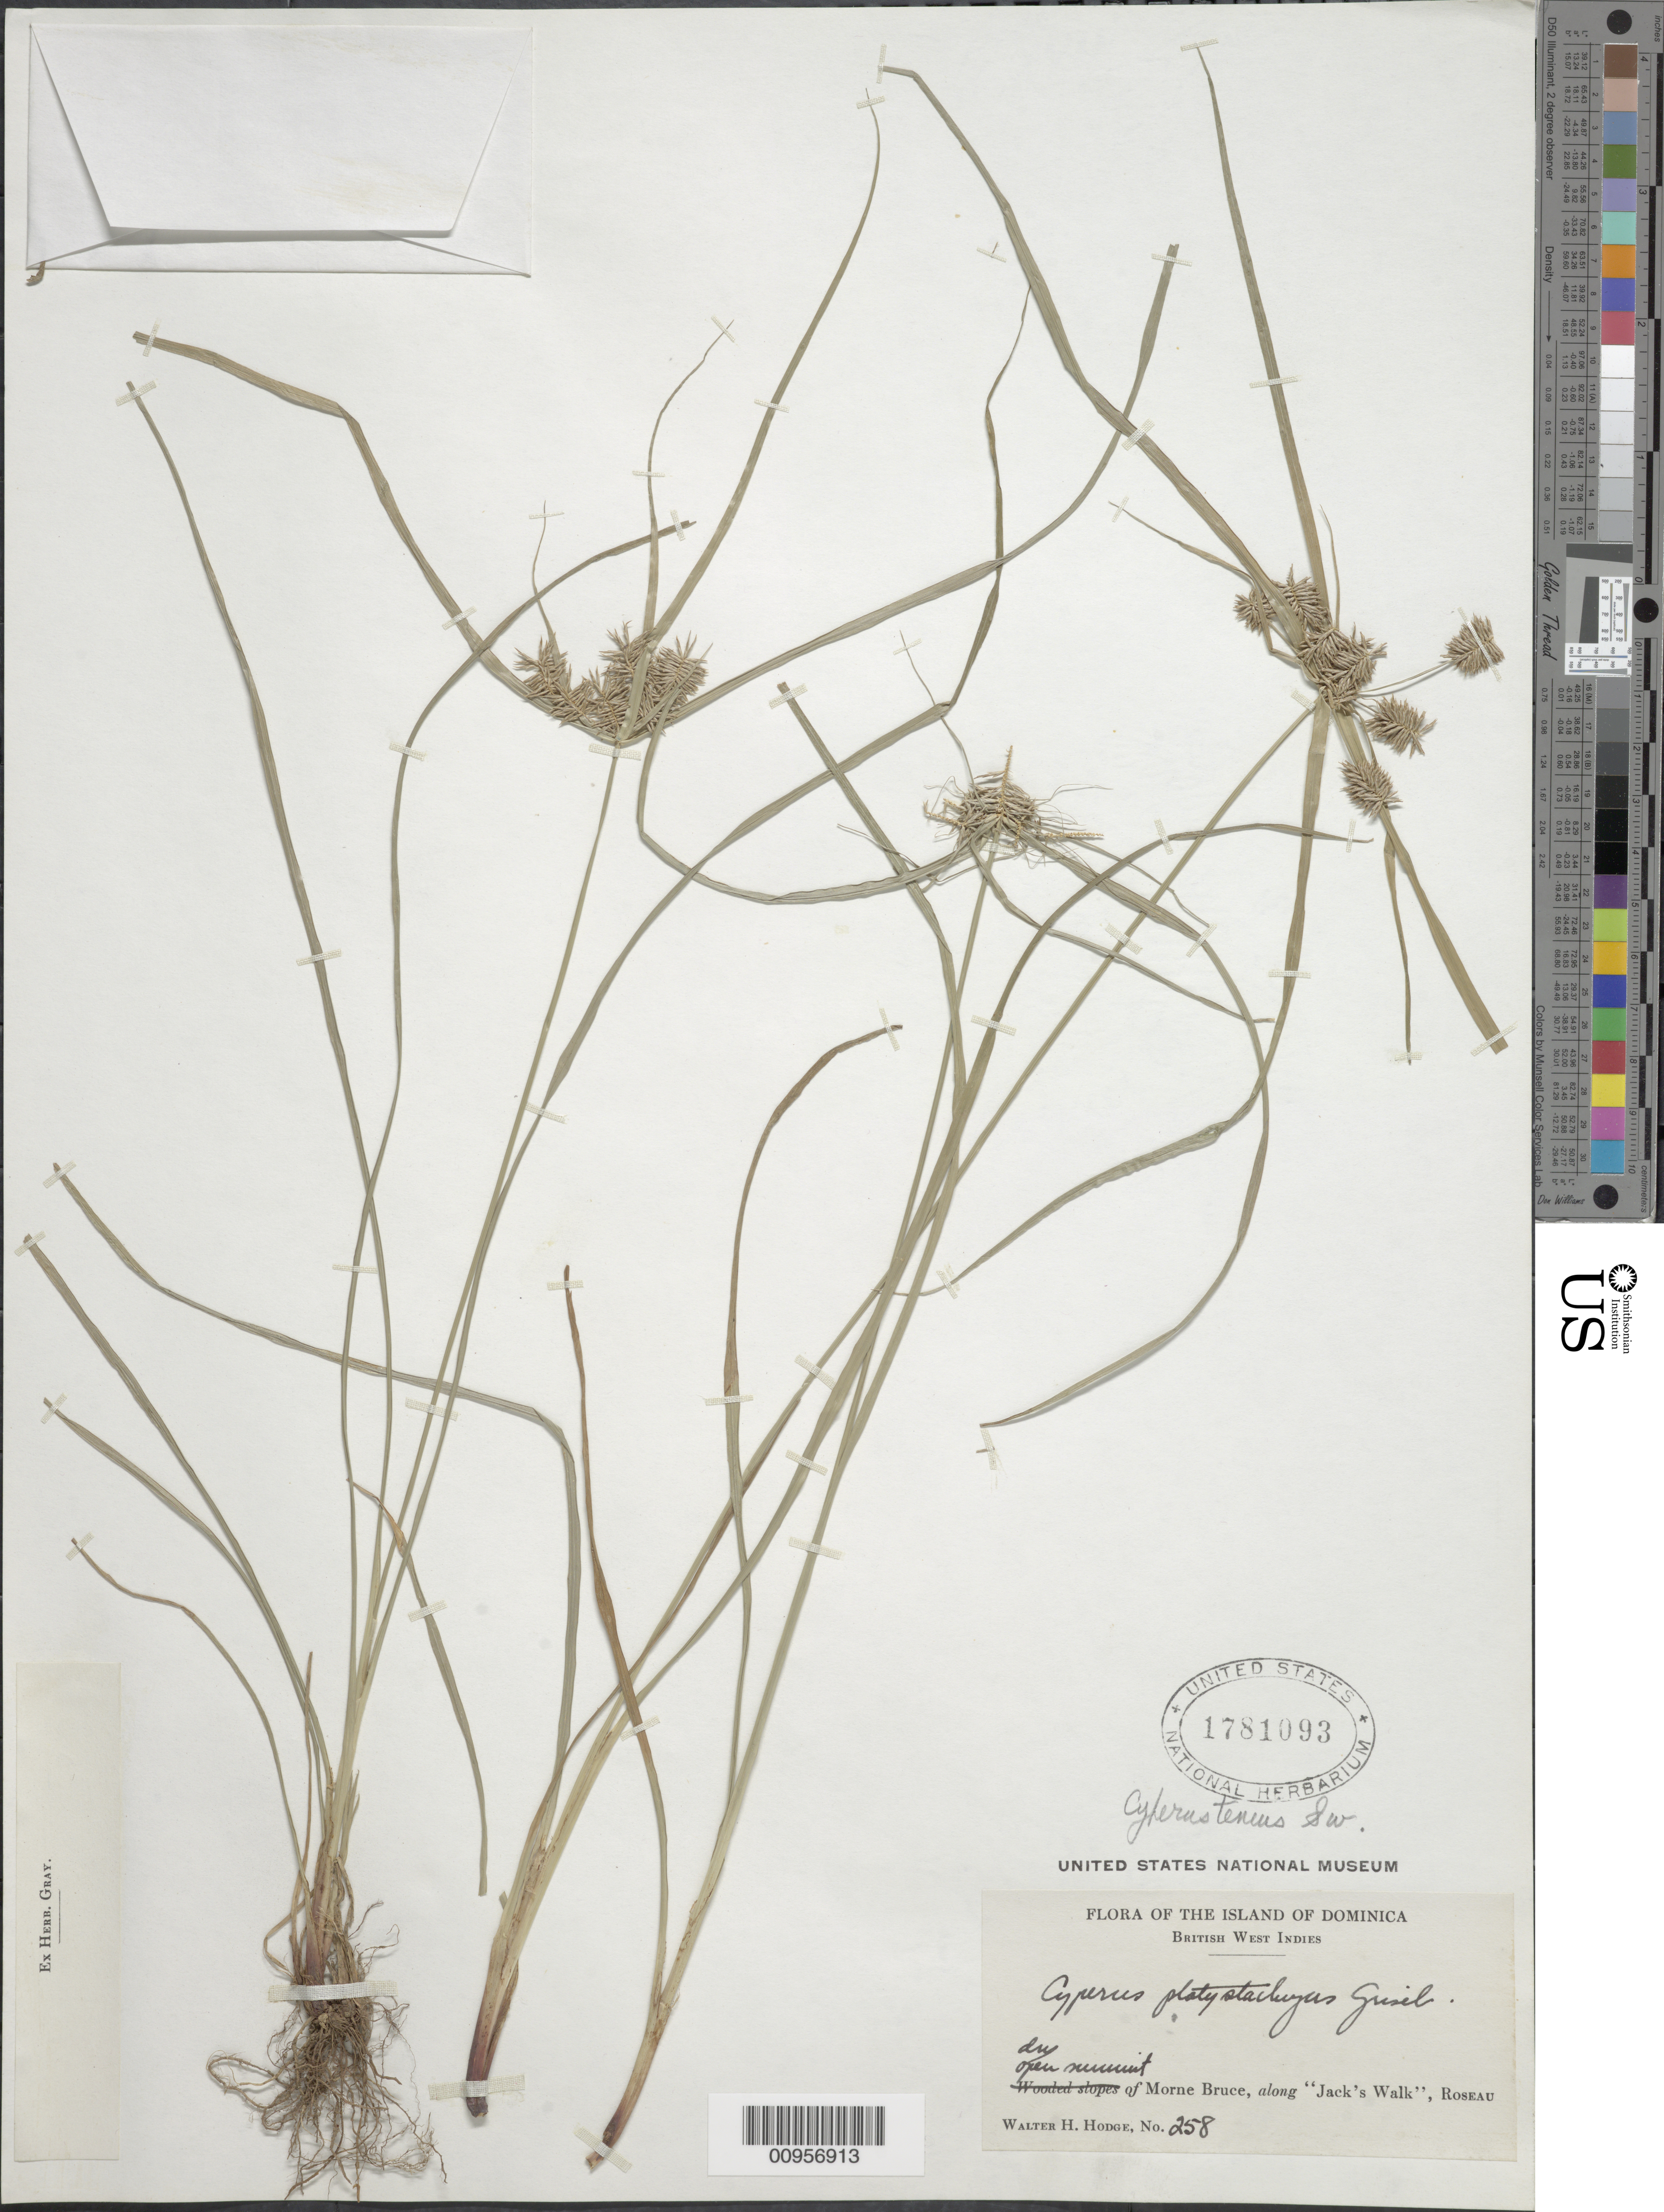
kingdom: Plantae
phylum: Tracheophyta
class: Liliopsida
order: Poales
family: Cyperaceae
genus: Cyperus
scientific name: Cyperus tenuis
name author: Sw.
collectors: W. Hodge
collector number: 258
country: Dominica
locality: Open summit of Morne Bruce, along "Jack's Walk", Roseau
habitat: Dry open summit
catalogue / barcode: US 1781093